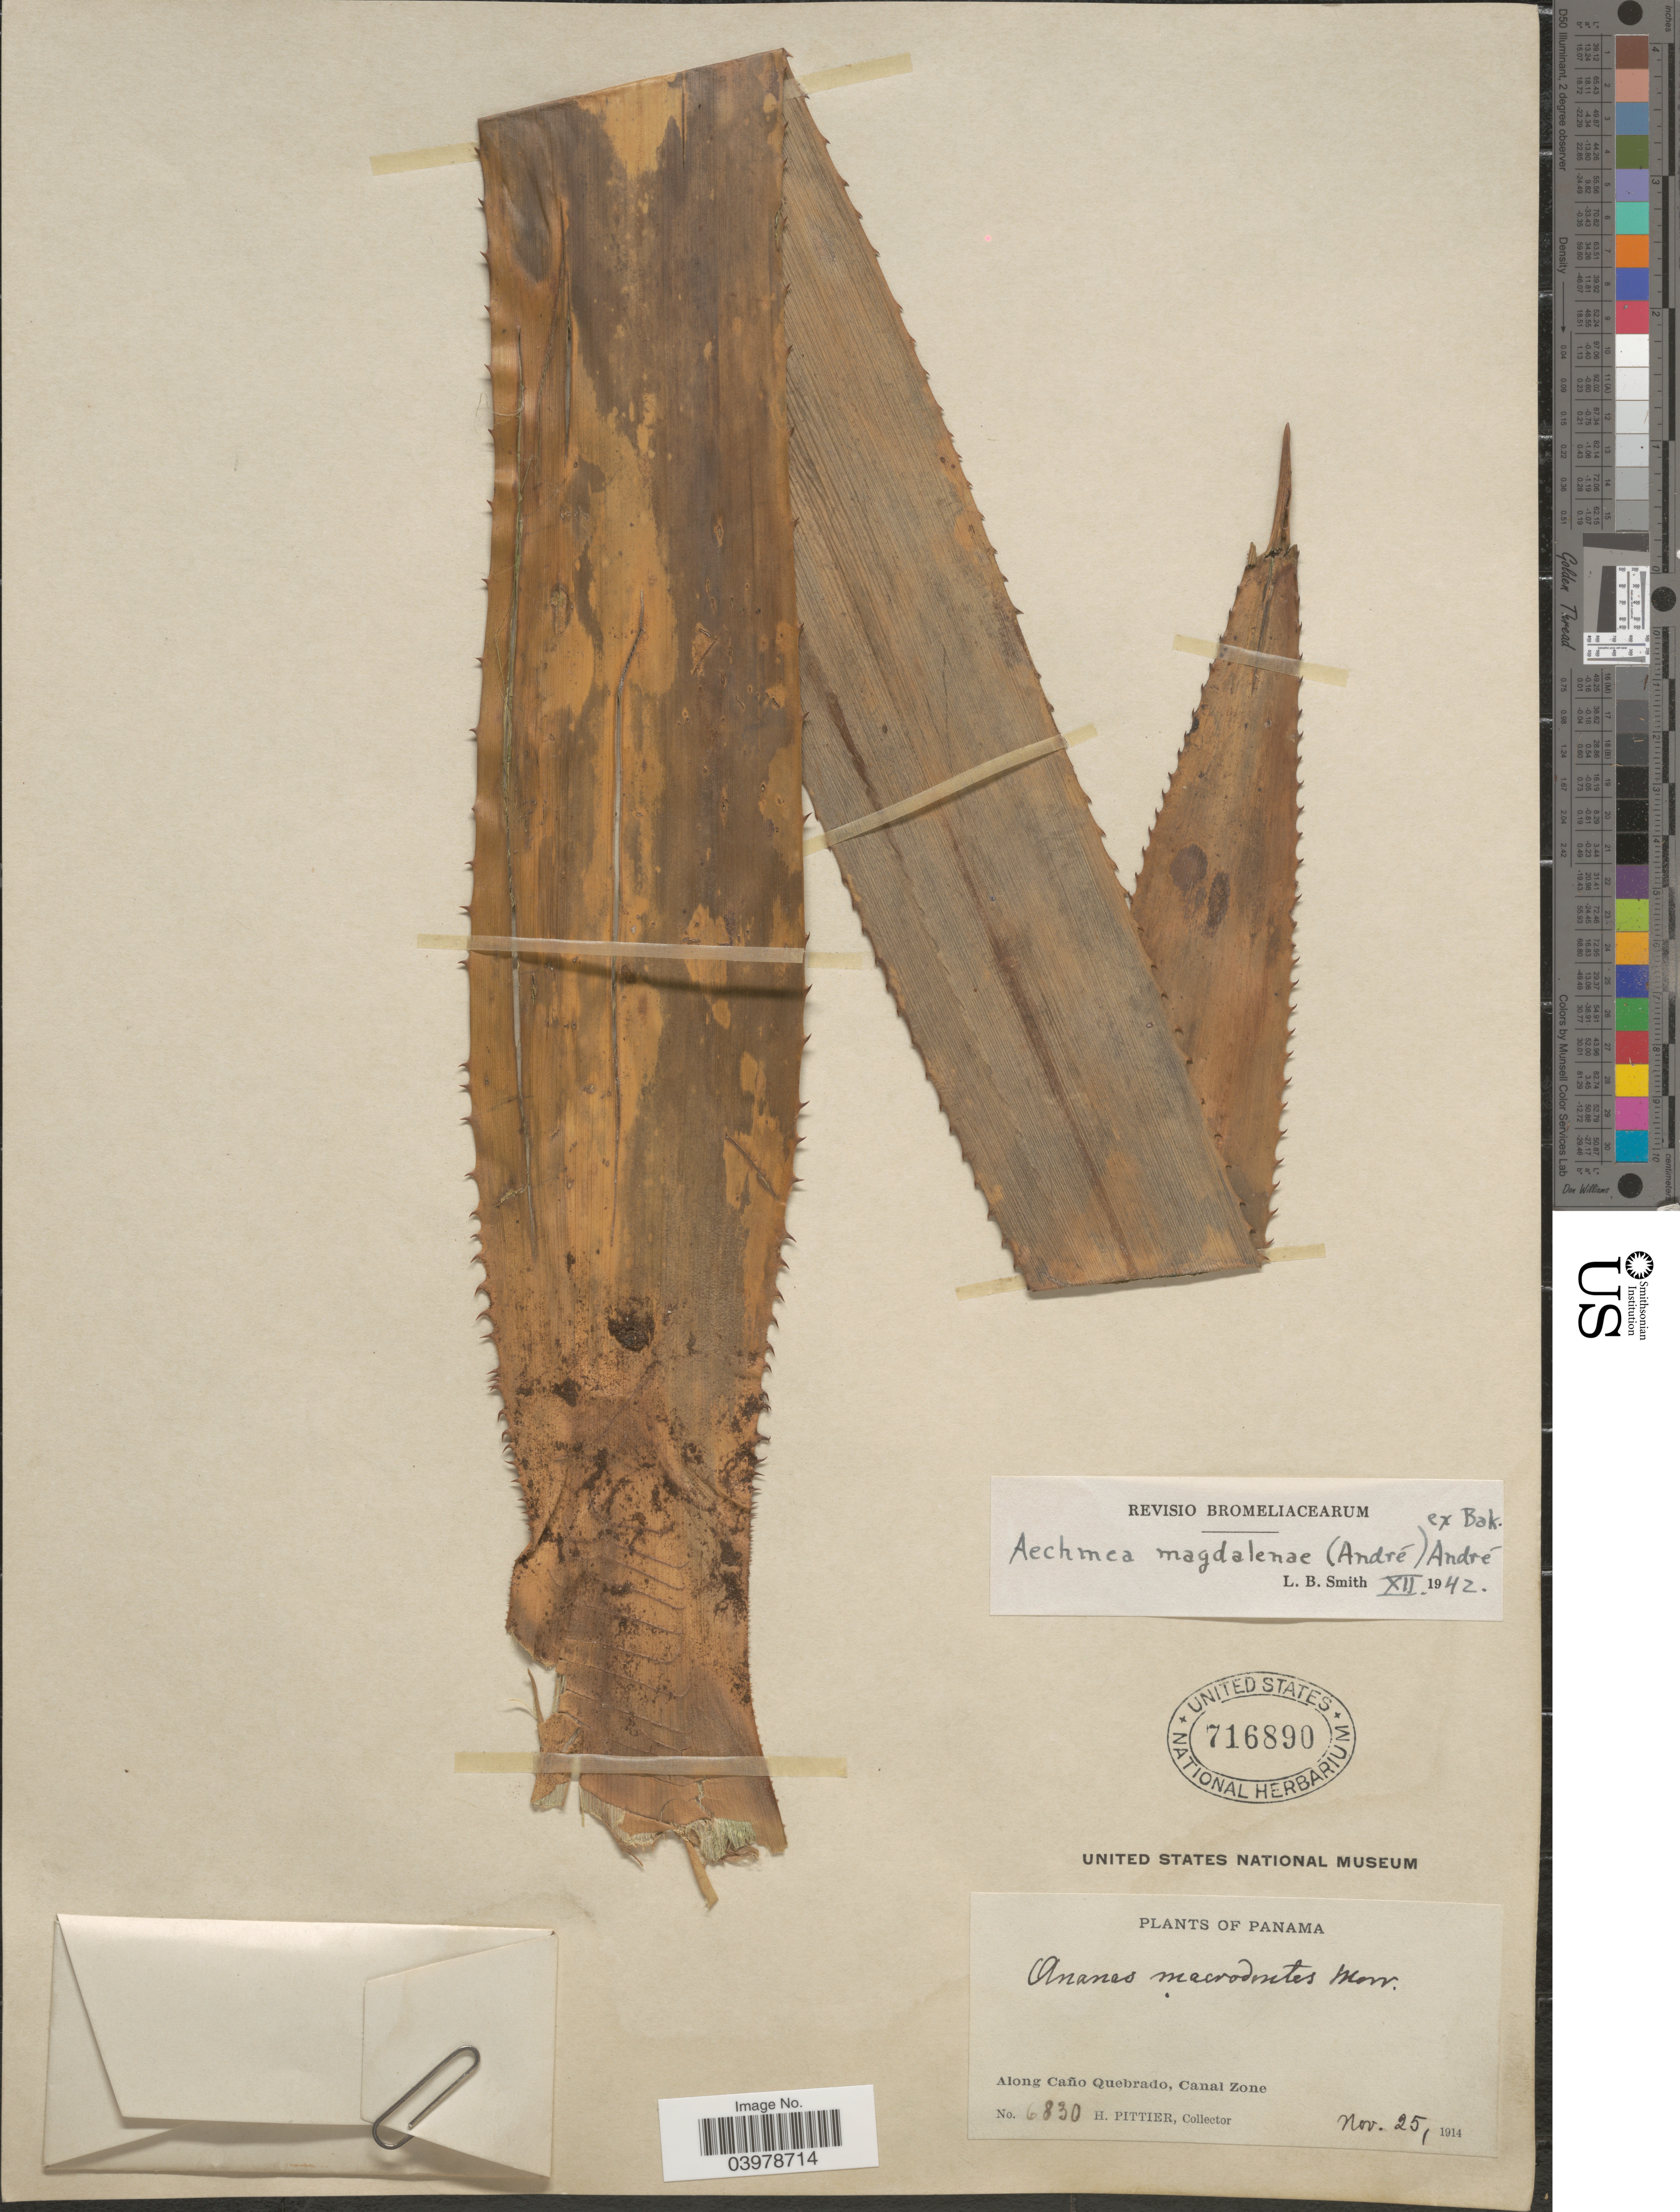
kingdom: Plantae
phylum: Tracheophyta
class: Liliopsida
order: Poales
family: Bromeliaceae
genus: Aechmea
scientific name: Aechmea magdalenae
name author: (André) André ex Baker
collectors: H. F. Pittier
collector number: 6830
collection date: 1914-11-25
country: Panama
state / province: Colón / Panamá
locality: Along Caño Quebrado, Canal Zone.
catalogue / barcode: US 716890